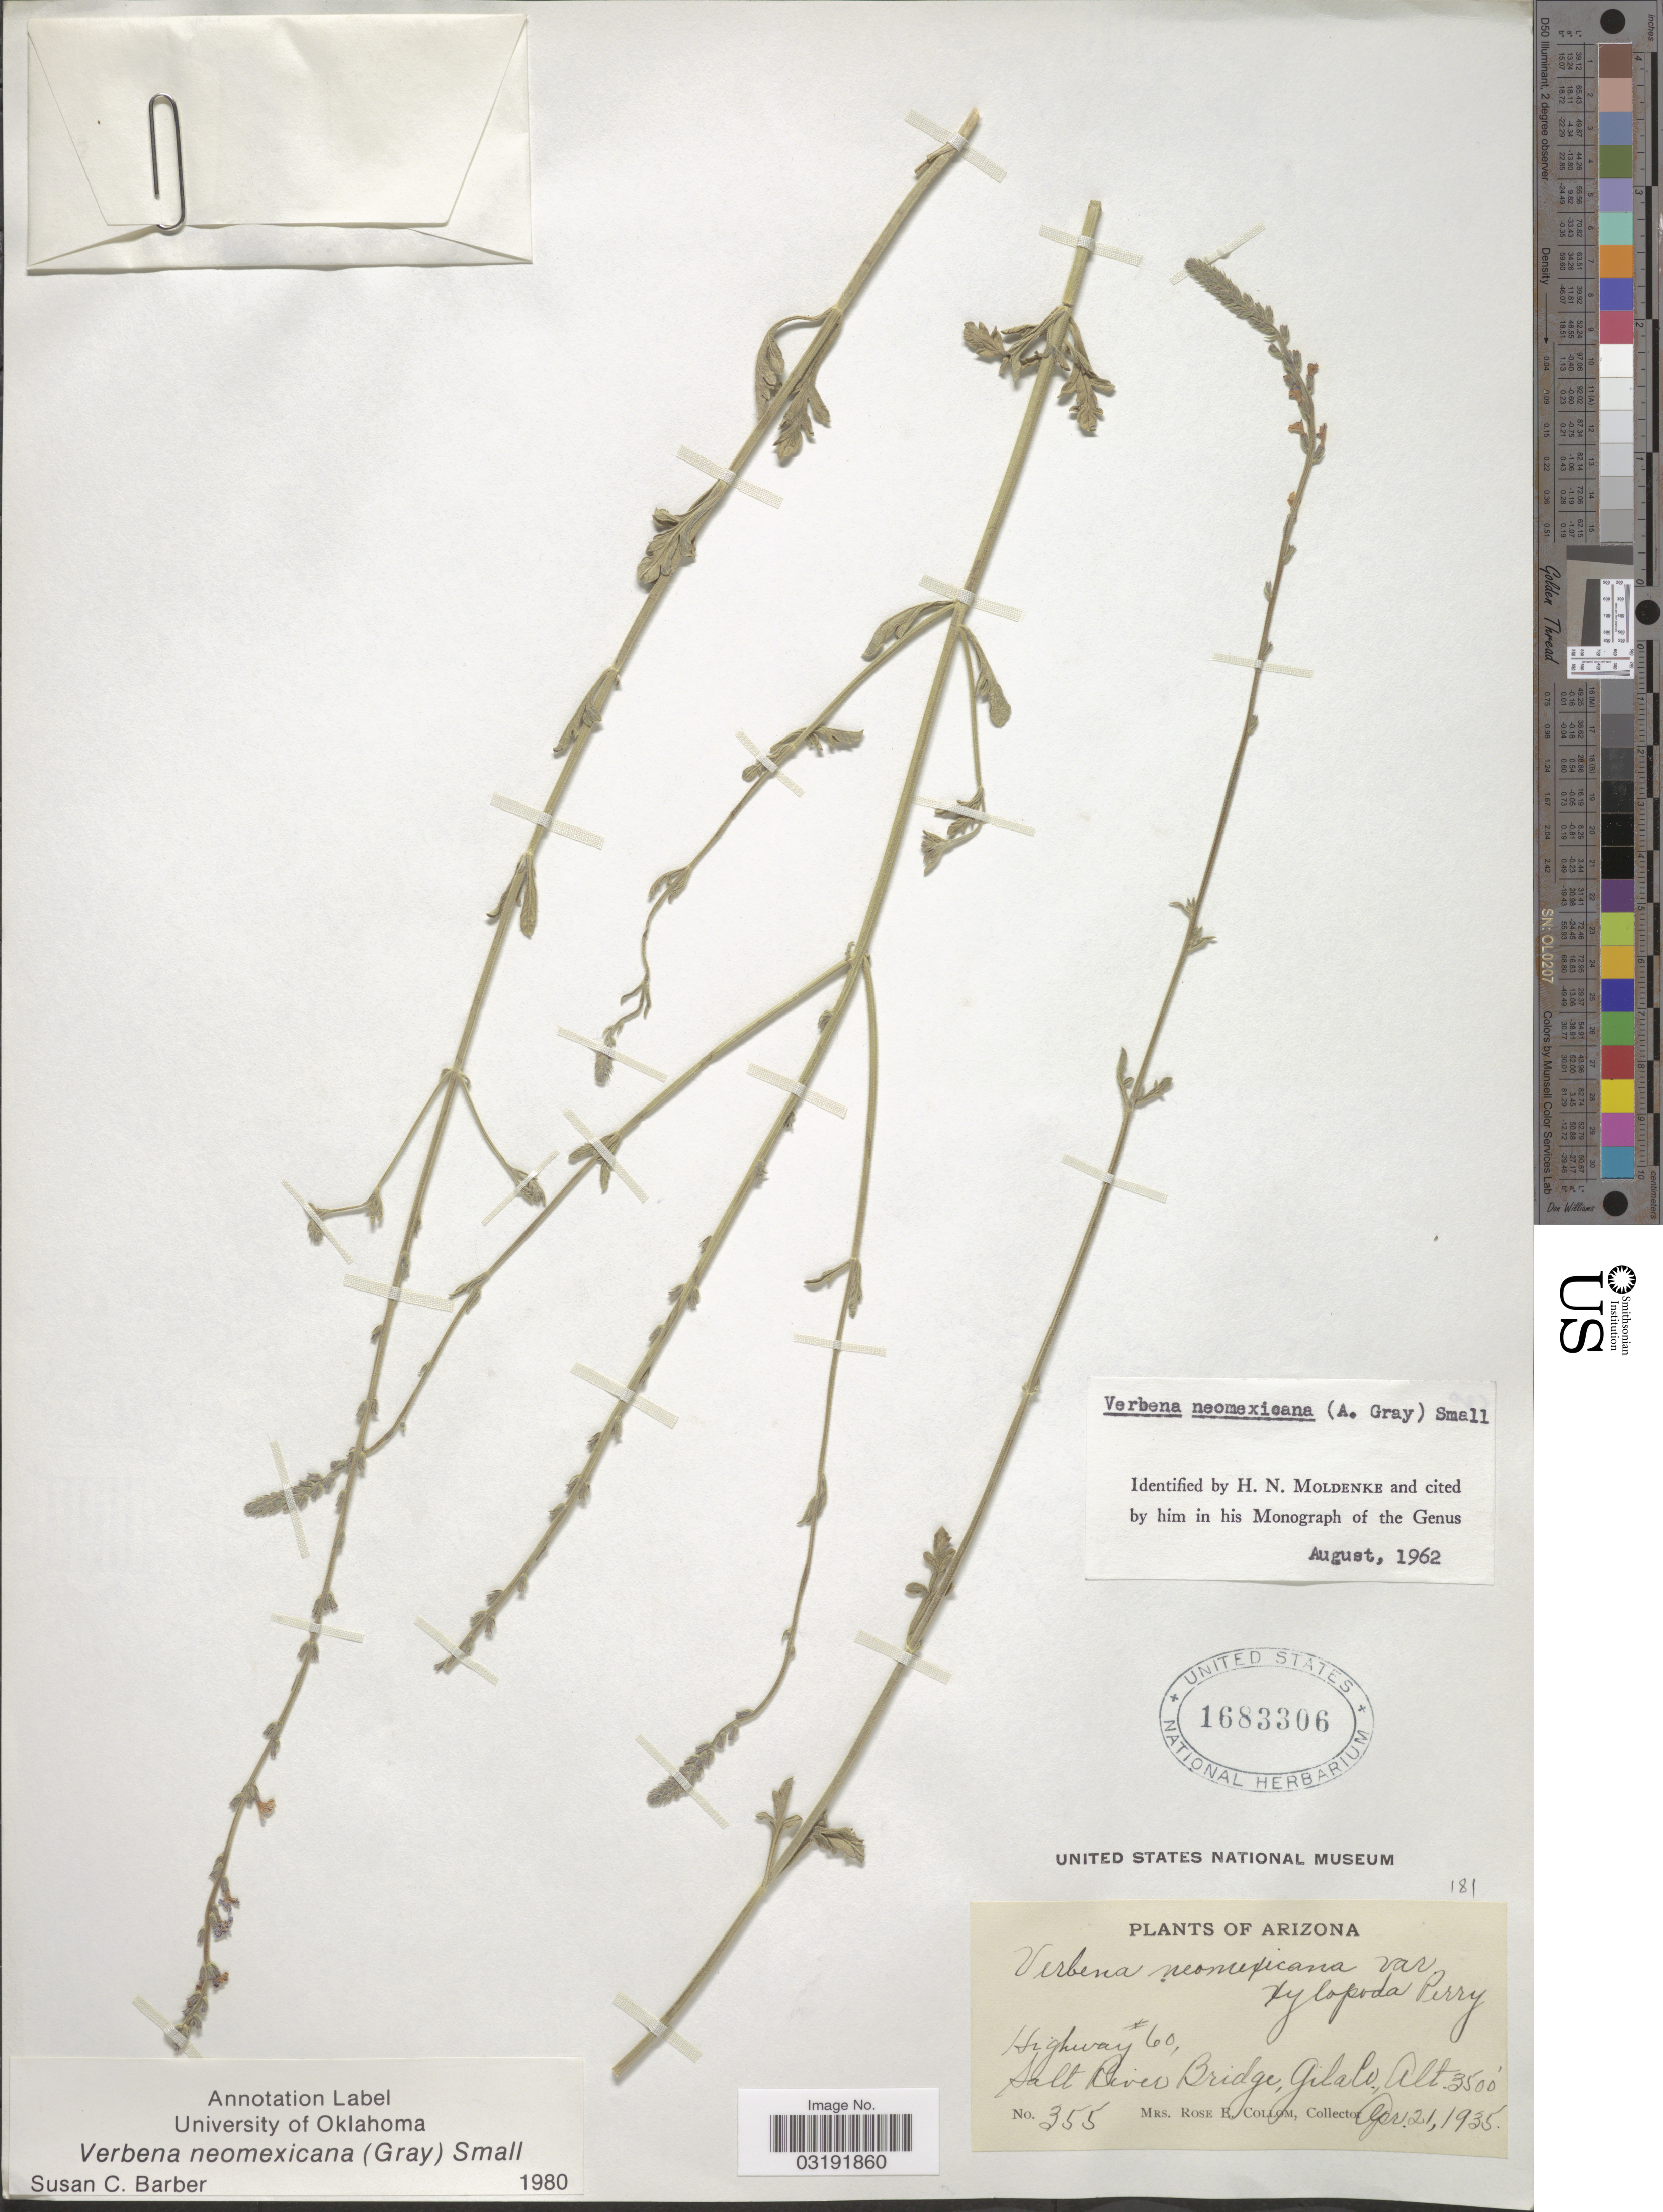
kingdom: Plantae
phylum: Tracheophyta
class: Magnoliopsida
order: Lamiales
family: Verbenaceae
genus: Verbena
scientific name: Verbena neomexicana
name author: (A. Gray) Small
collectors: R. E. Collom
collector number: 355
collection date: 1935-04-21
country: United States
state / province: Arizona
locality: Highway #60, Salt River Bridge, Gila Co.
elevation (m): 1067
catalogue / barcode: US 1683306